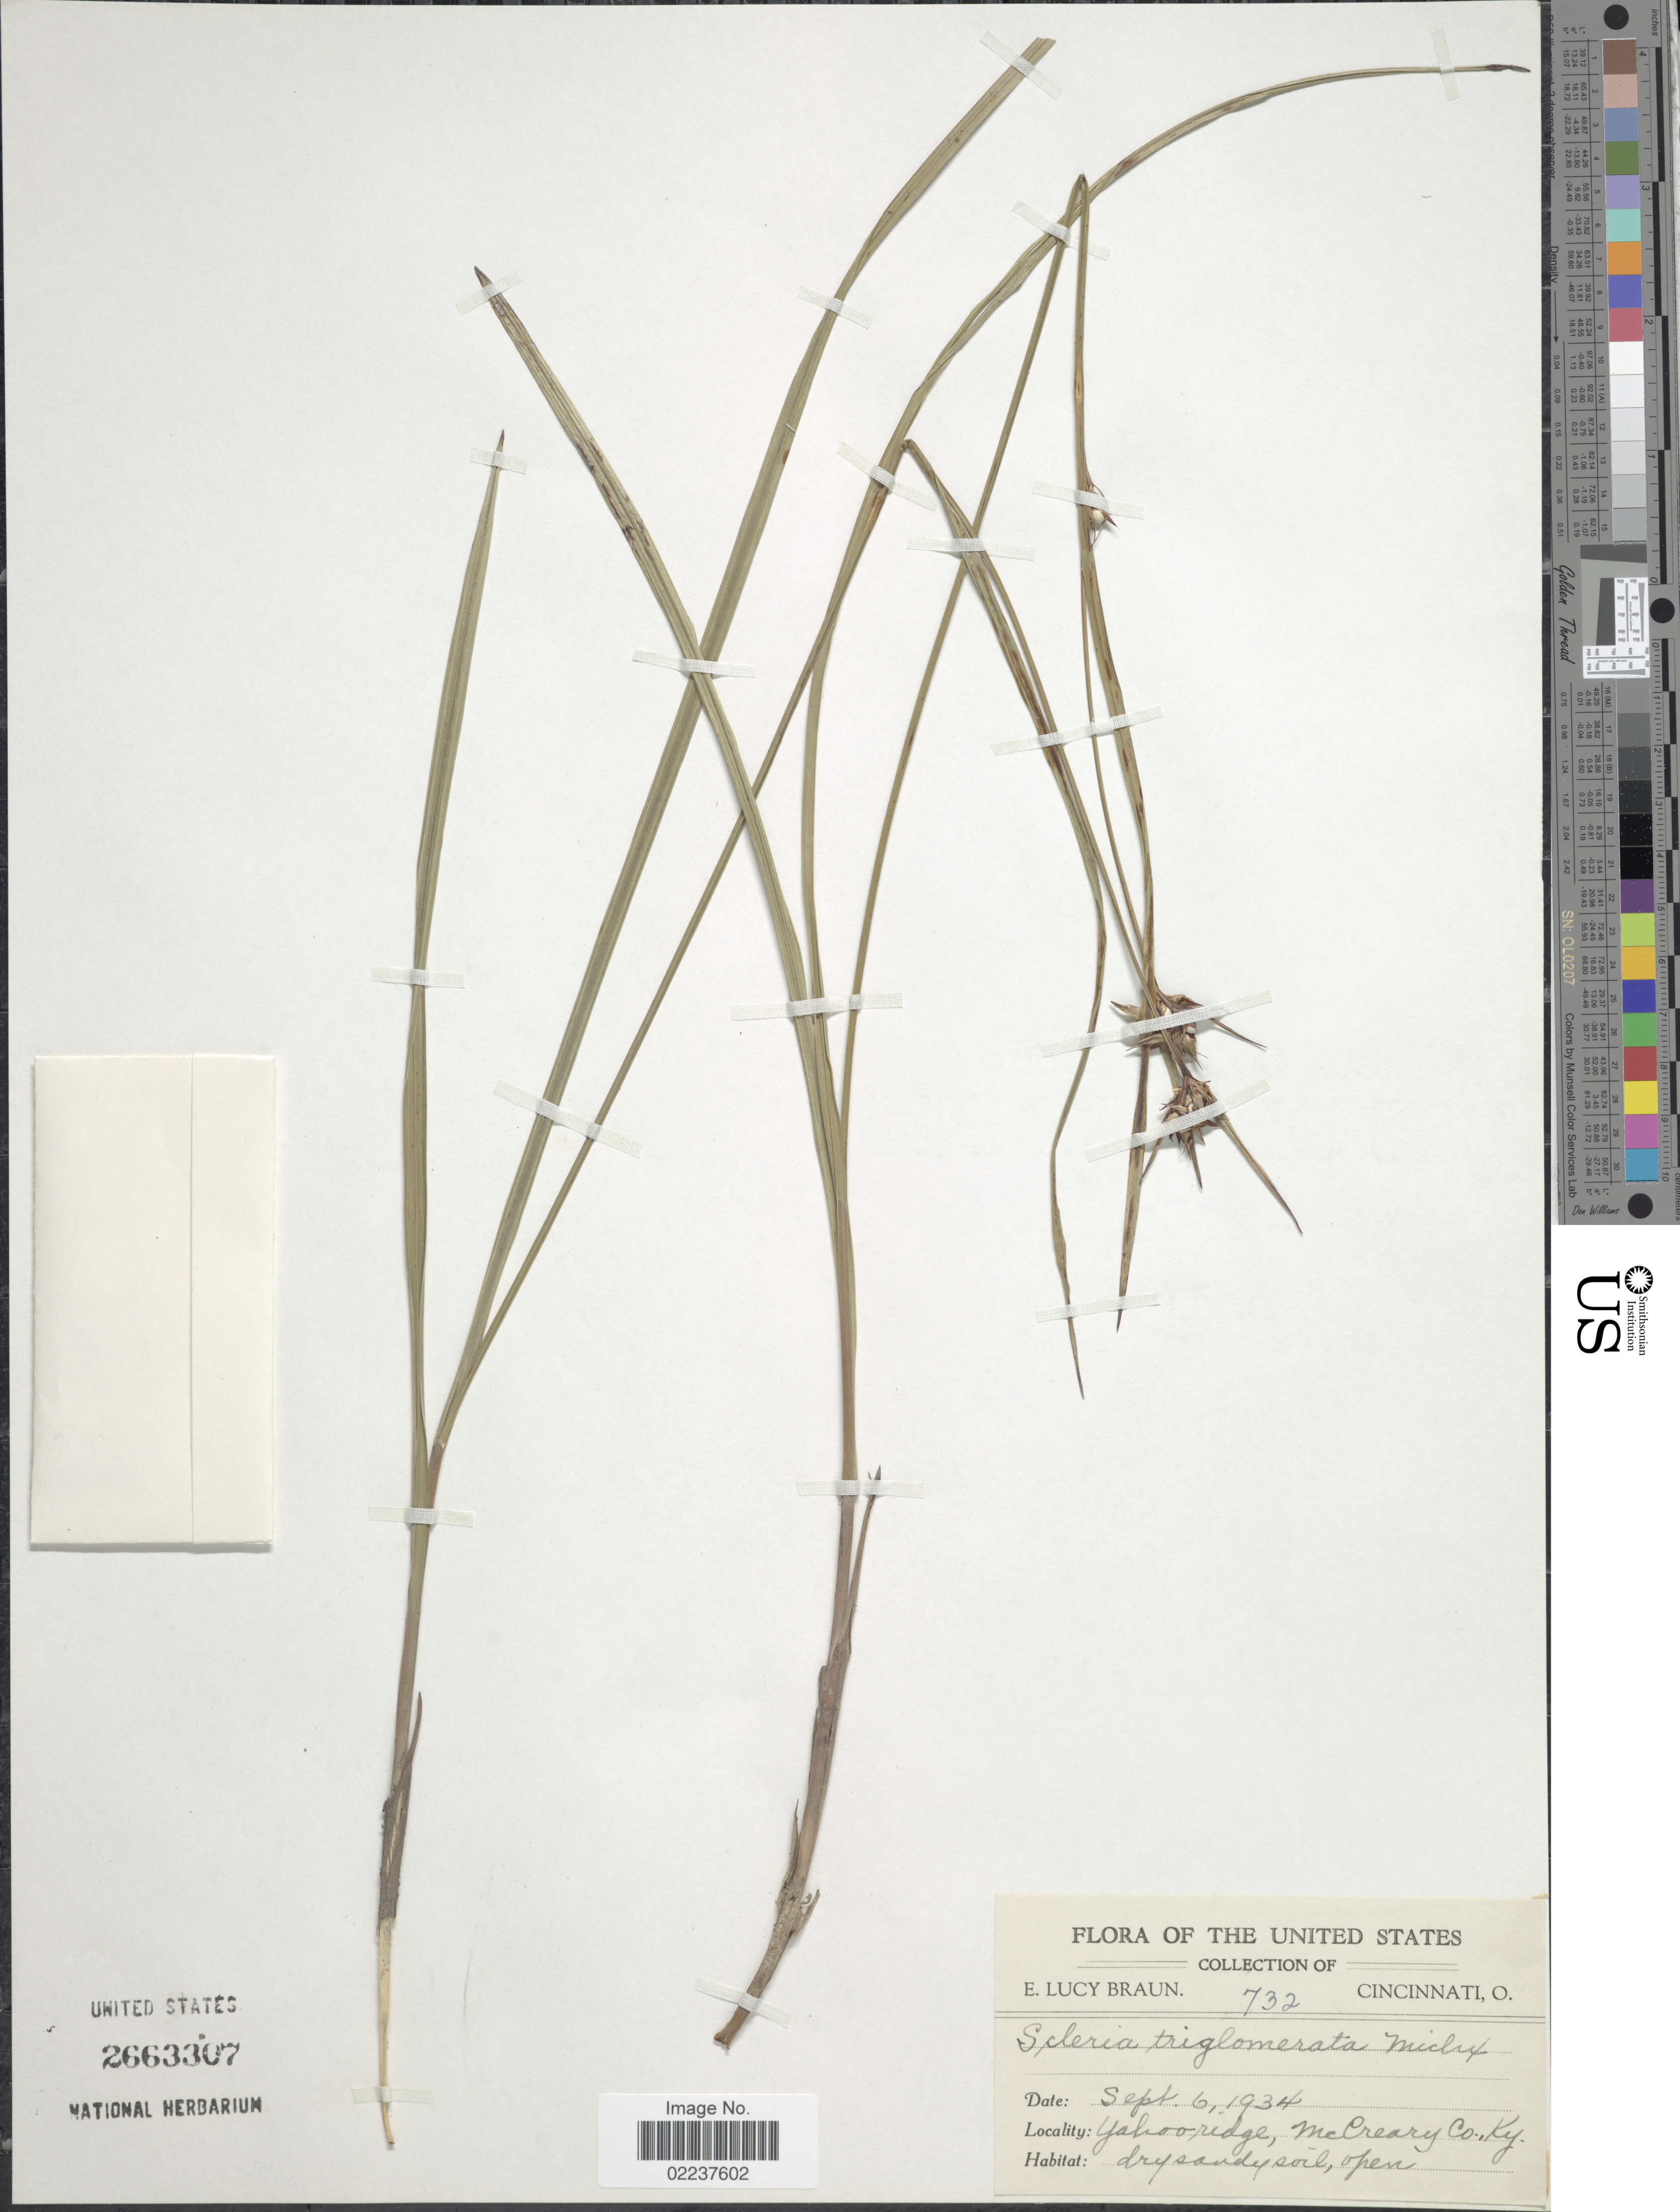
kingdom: Plantae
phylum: Tracheophyta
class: Liliopsida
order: Poales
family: Cyperaceae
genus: Scleria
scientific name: Scleria triglomerata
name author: Michx.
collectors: E. L. Braun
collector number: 732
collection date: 1934-09-06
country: United States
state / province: Kentucky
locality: Yahoo ridge, McCreary Co. Ky.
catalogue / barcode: US 2663307